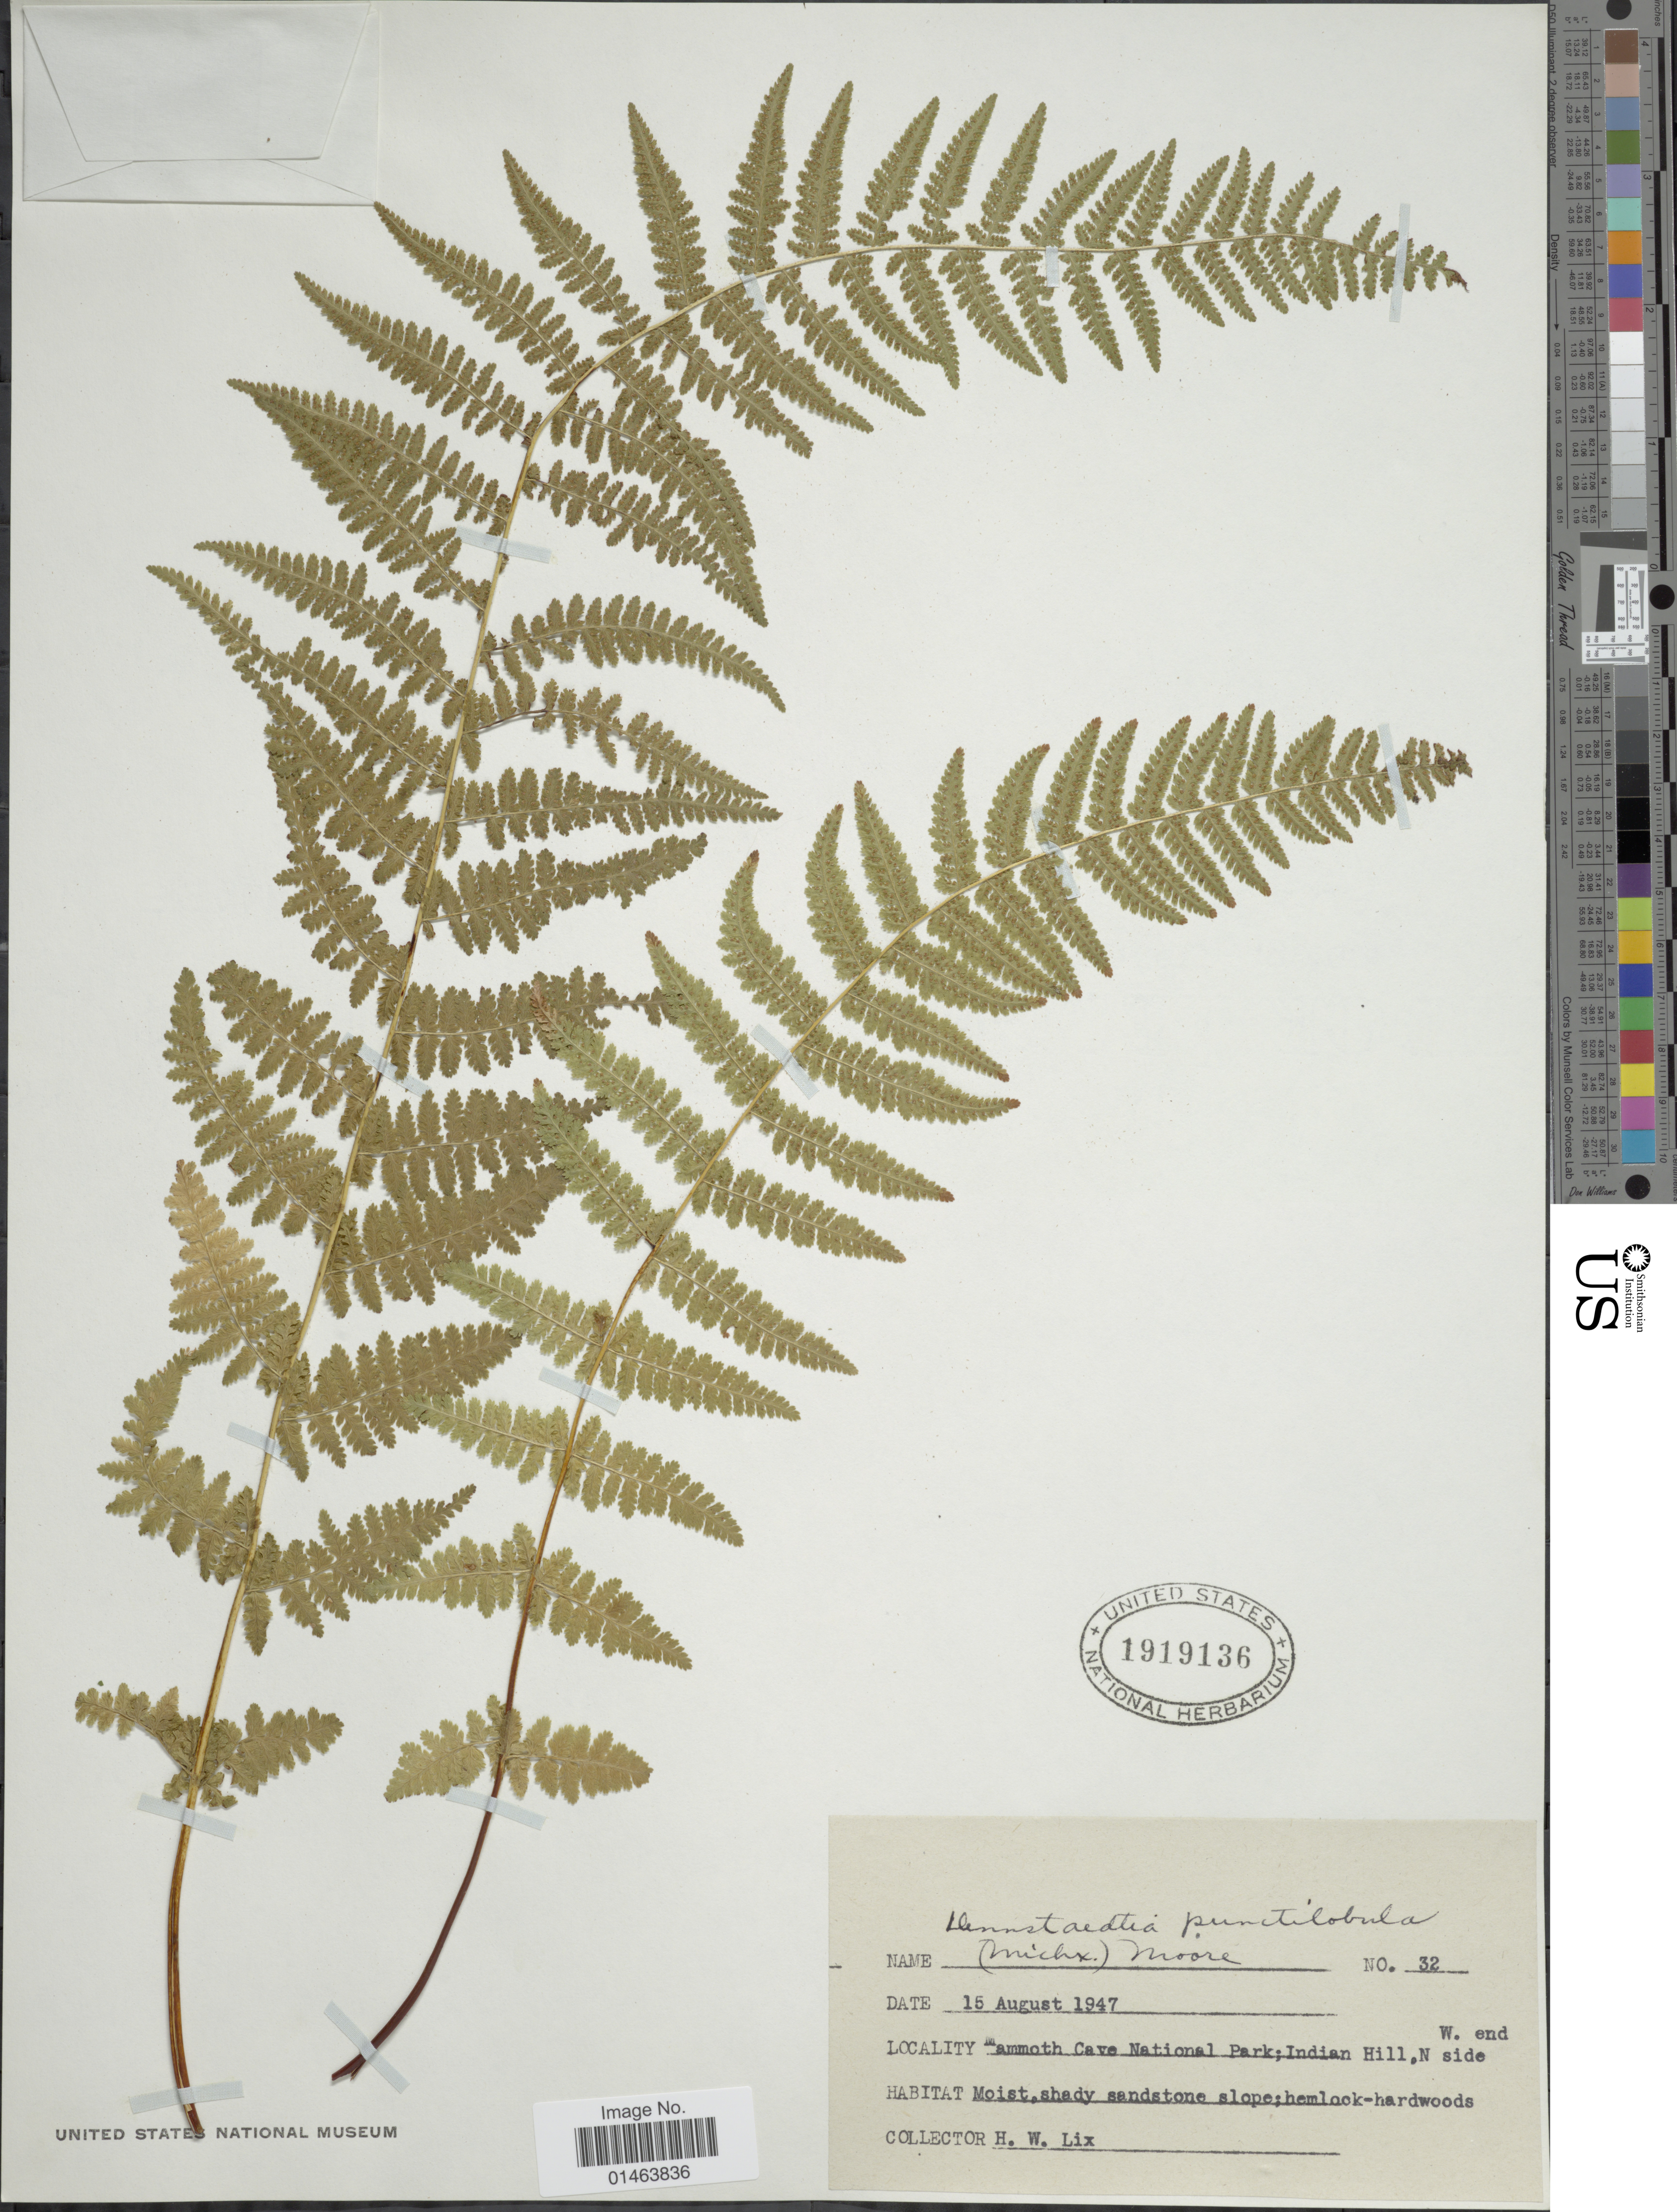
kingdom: Plantae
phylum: Tracheophyta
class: Polypodiopsida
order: Polypodiales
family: Dennstaedtiaceae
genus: Dennstaedtia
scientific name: Dennstaedtia punctilobula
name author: (Michx.) T. Moore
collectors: H. W. Lix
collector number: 32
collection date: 1947-08-15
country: United States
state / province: Kentucky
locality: Mammoth Cave National Park, Indian Hill, N side W. end.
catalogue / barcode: US 1919136